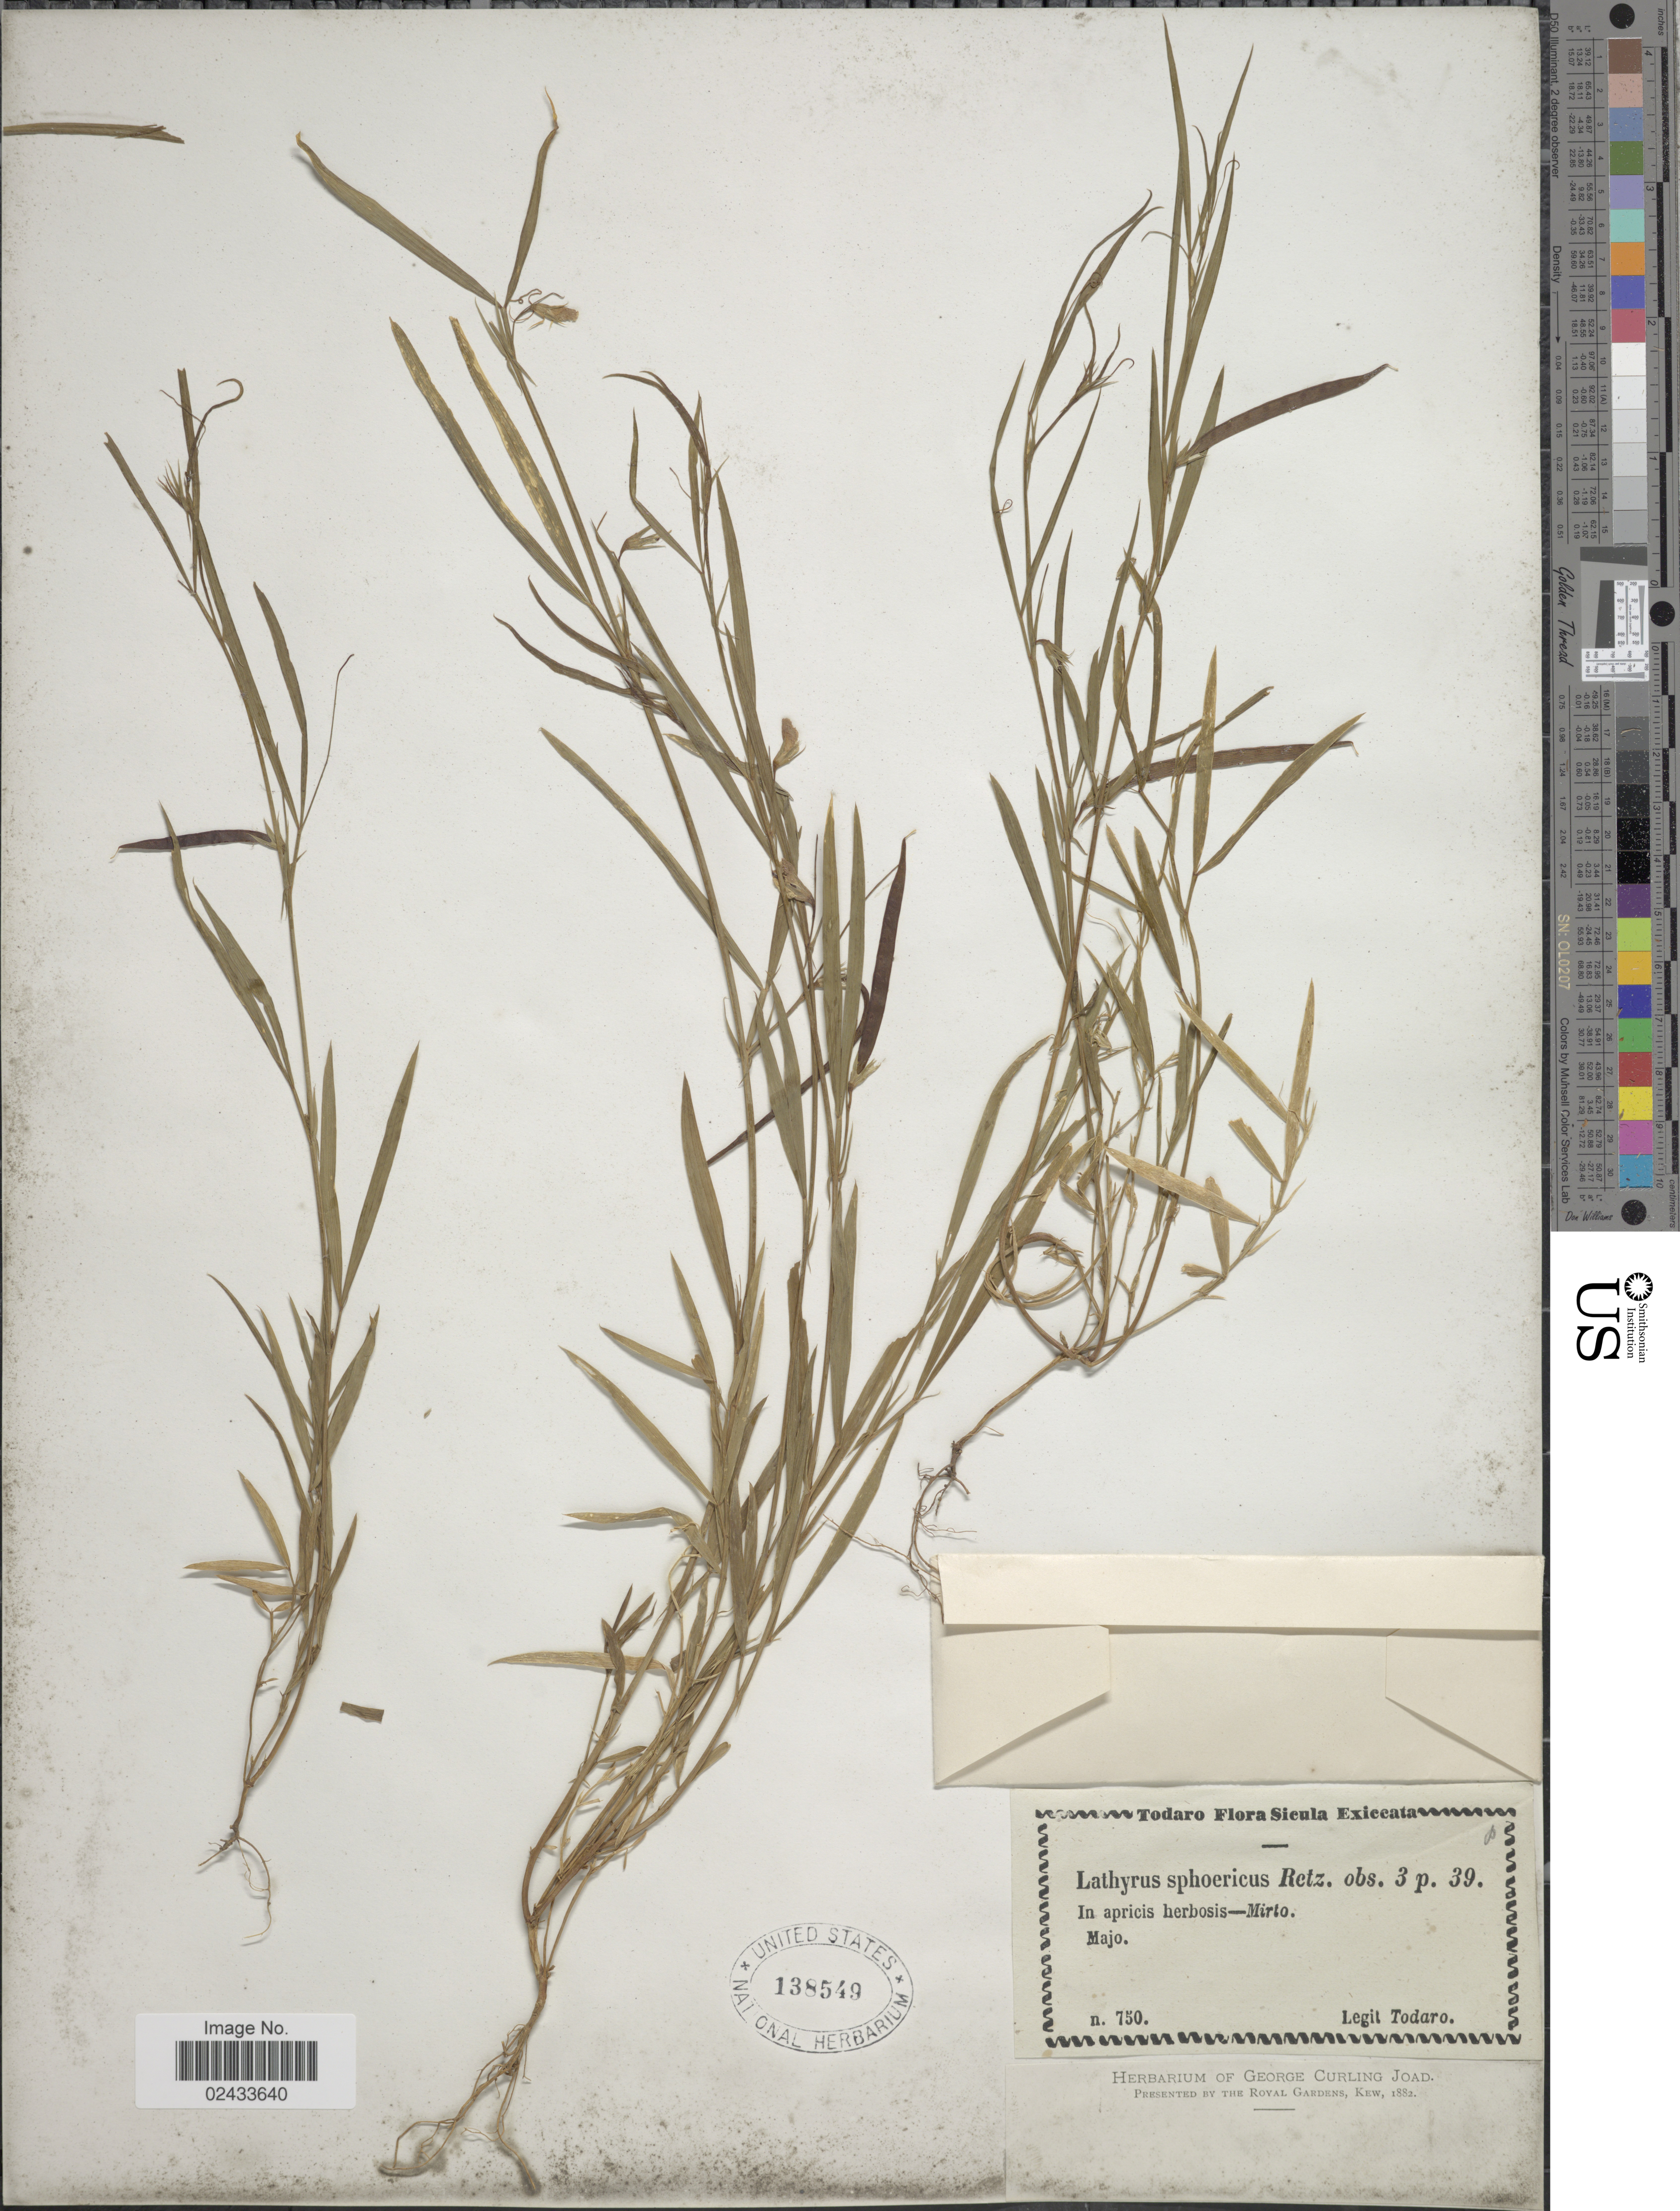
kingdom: Plantae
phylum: Tracheophyta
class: Magnoliopsida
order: Fabales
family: Fabaceae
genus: Lathyrus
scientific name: Lathyrus sphaericus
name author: Retz.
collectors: Todaro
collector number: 750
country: Italy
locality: Sicula, In apricis herbosis - Mirto.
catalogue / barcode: US 138549